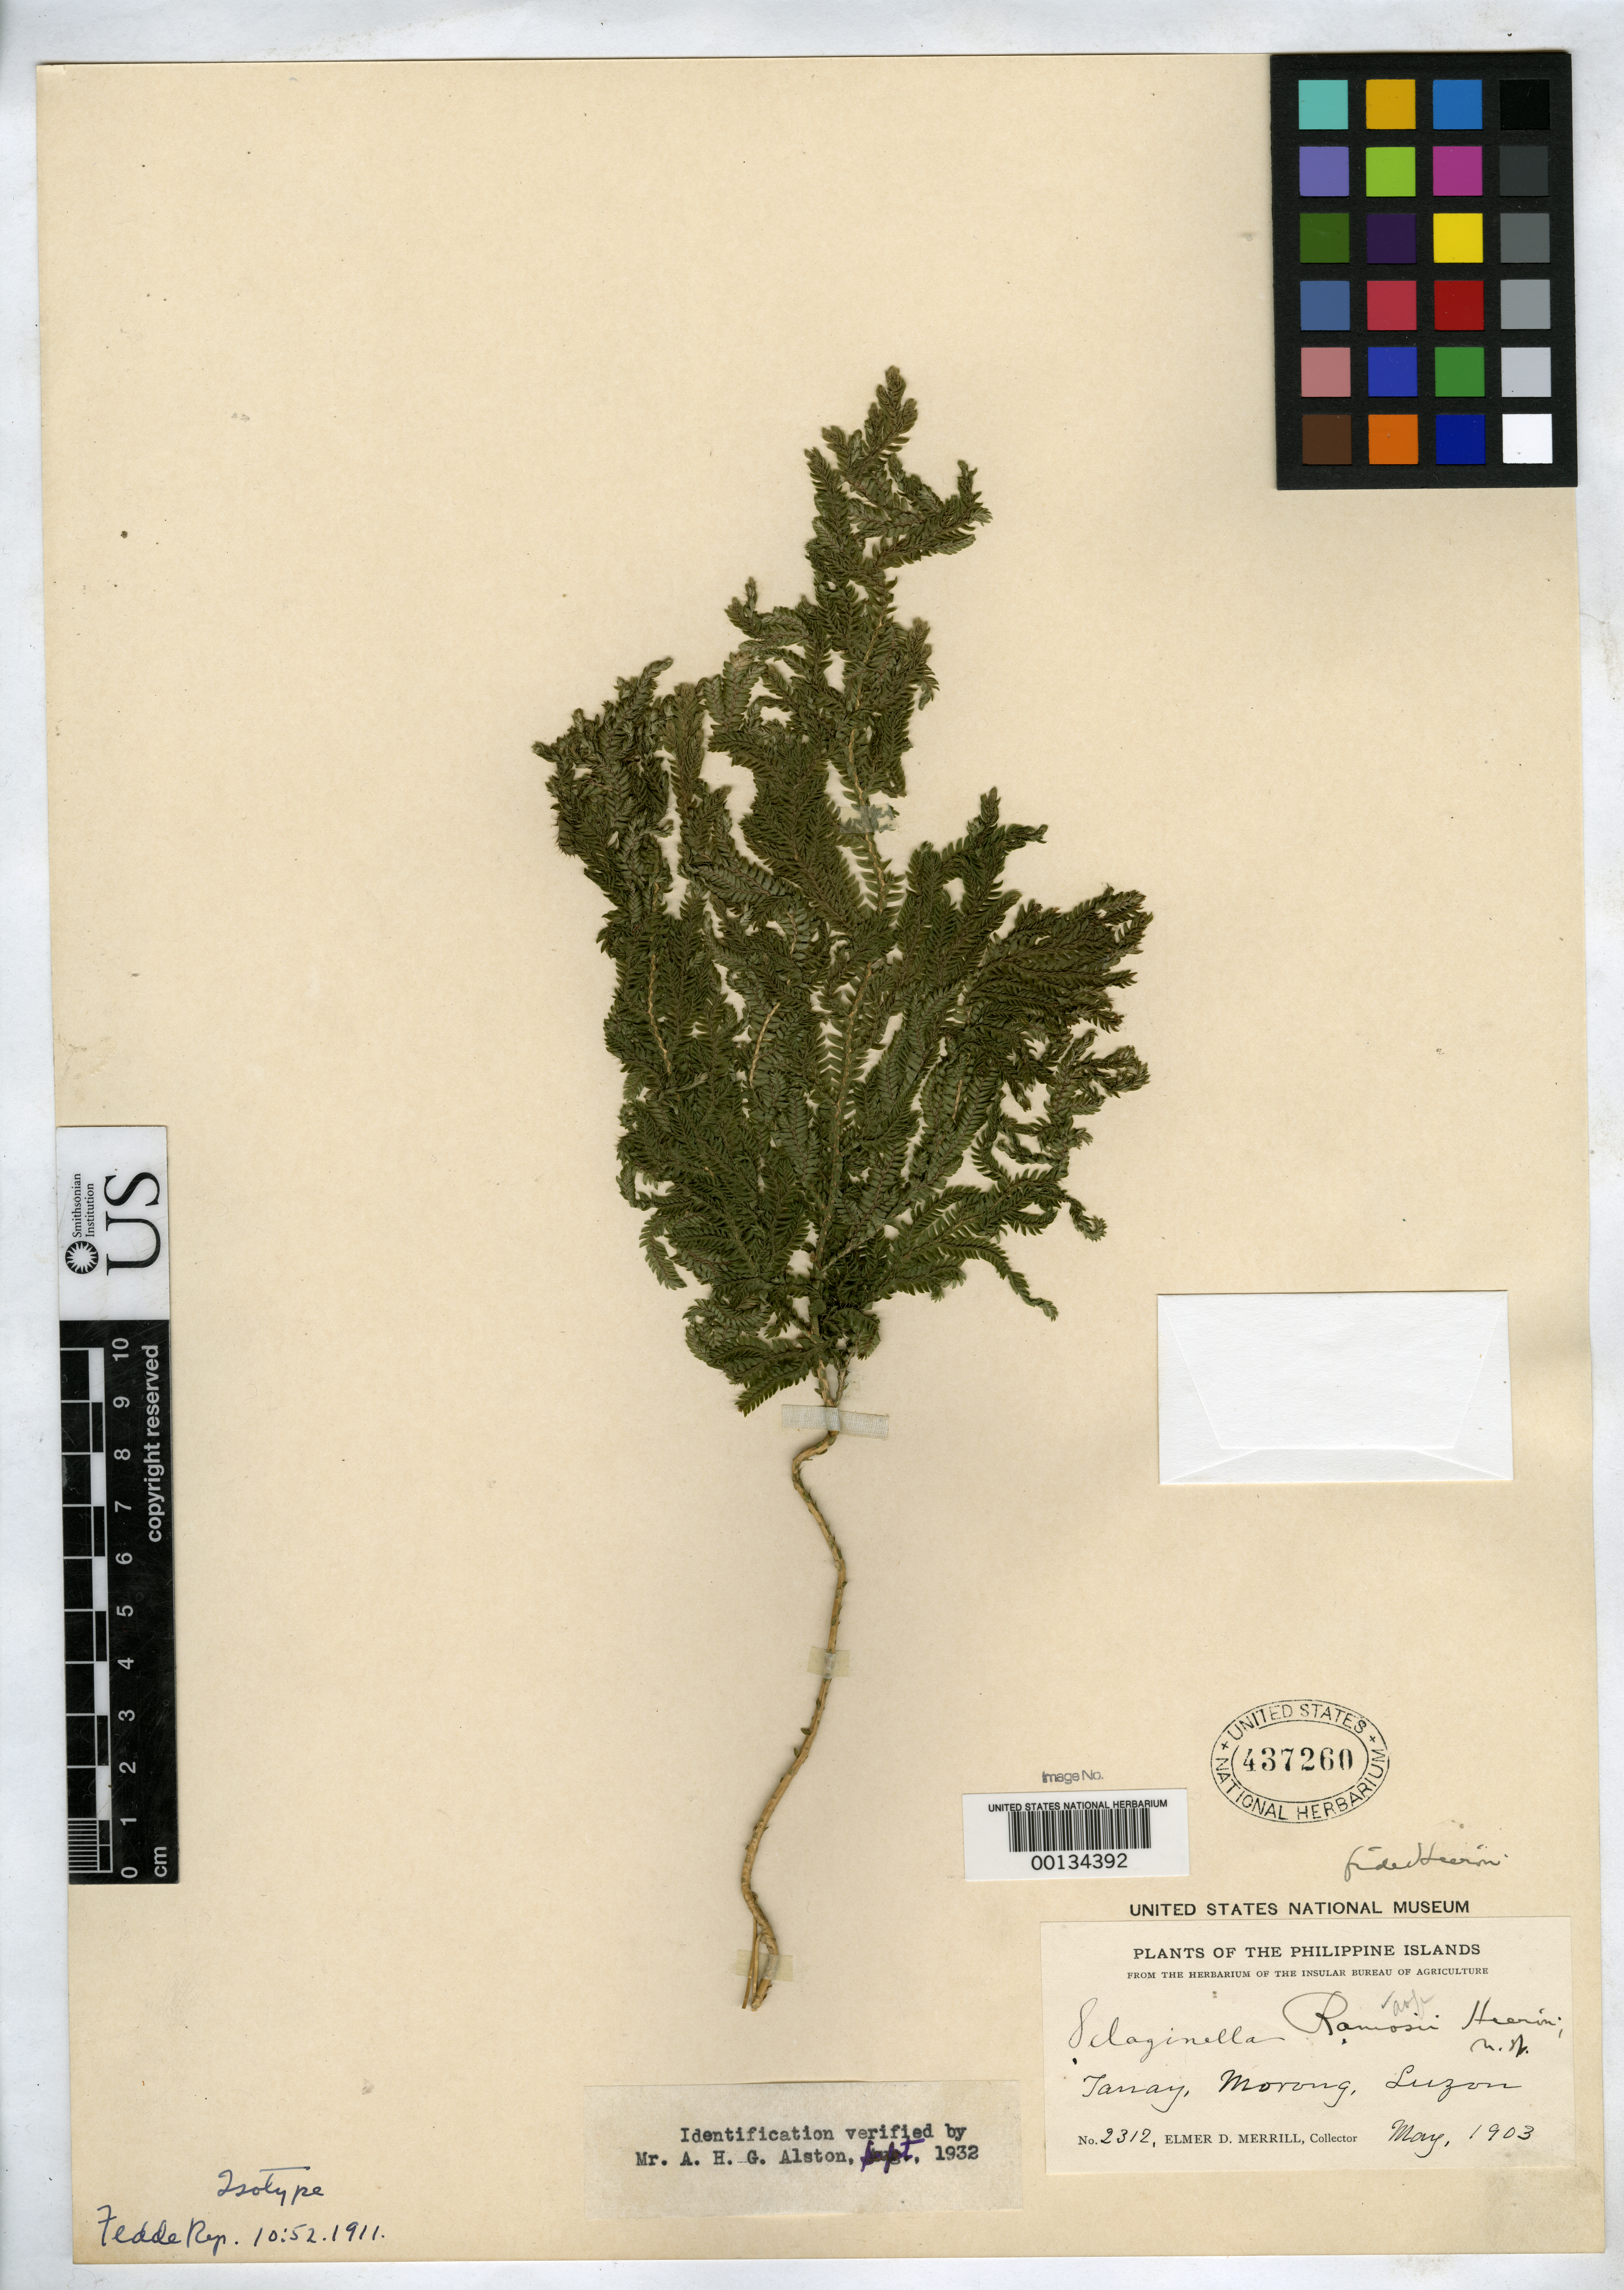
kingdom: Plantae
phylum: Tracheophyta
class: Lycopodiopsida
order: Selaginellales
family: Selaginellaceae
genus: Selaginella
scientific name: Selaginella ramosii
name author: Hieron.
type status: Isosyntype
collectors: E. D. Merrill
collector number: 2312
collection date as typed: May 1903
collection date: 1903-05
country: Philippines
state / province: Calabarzon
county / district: Rizal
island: Luzon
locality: Tanay.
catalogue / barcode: US 437260